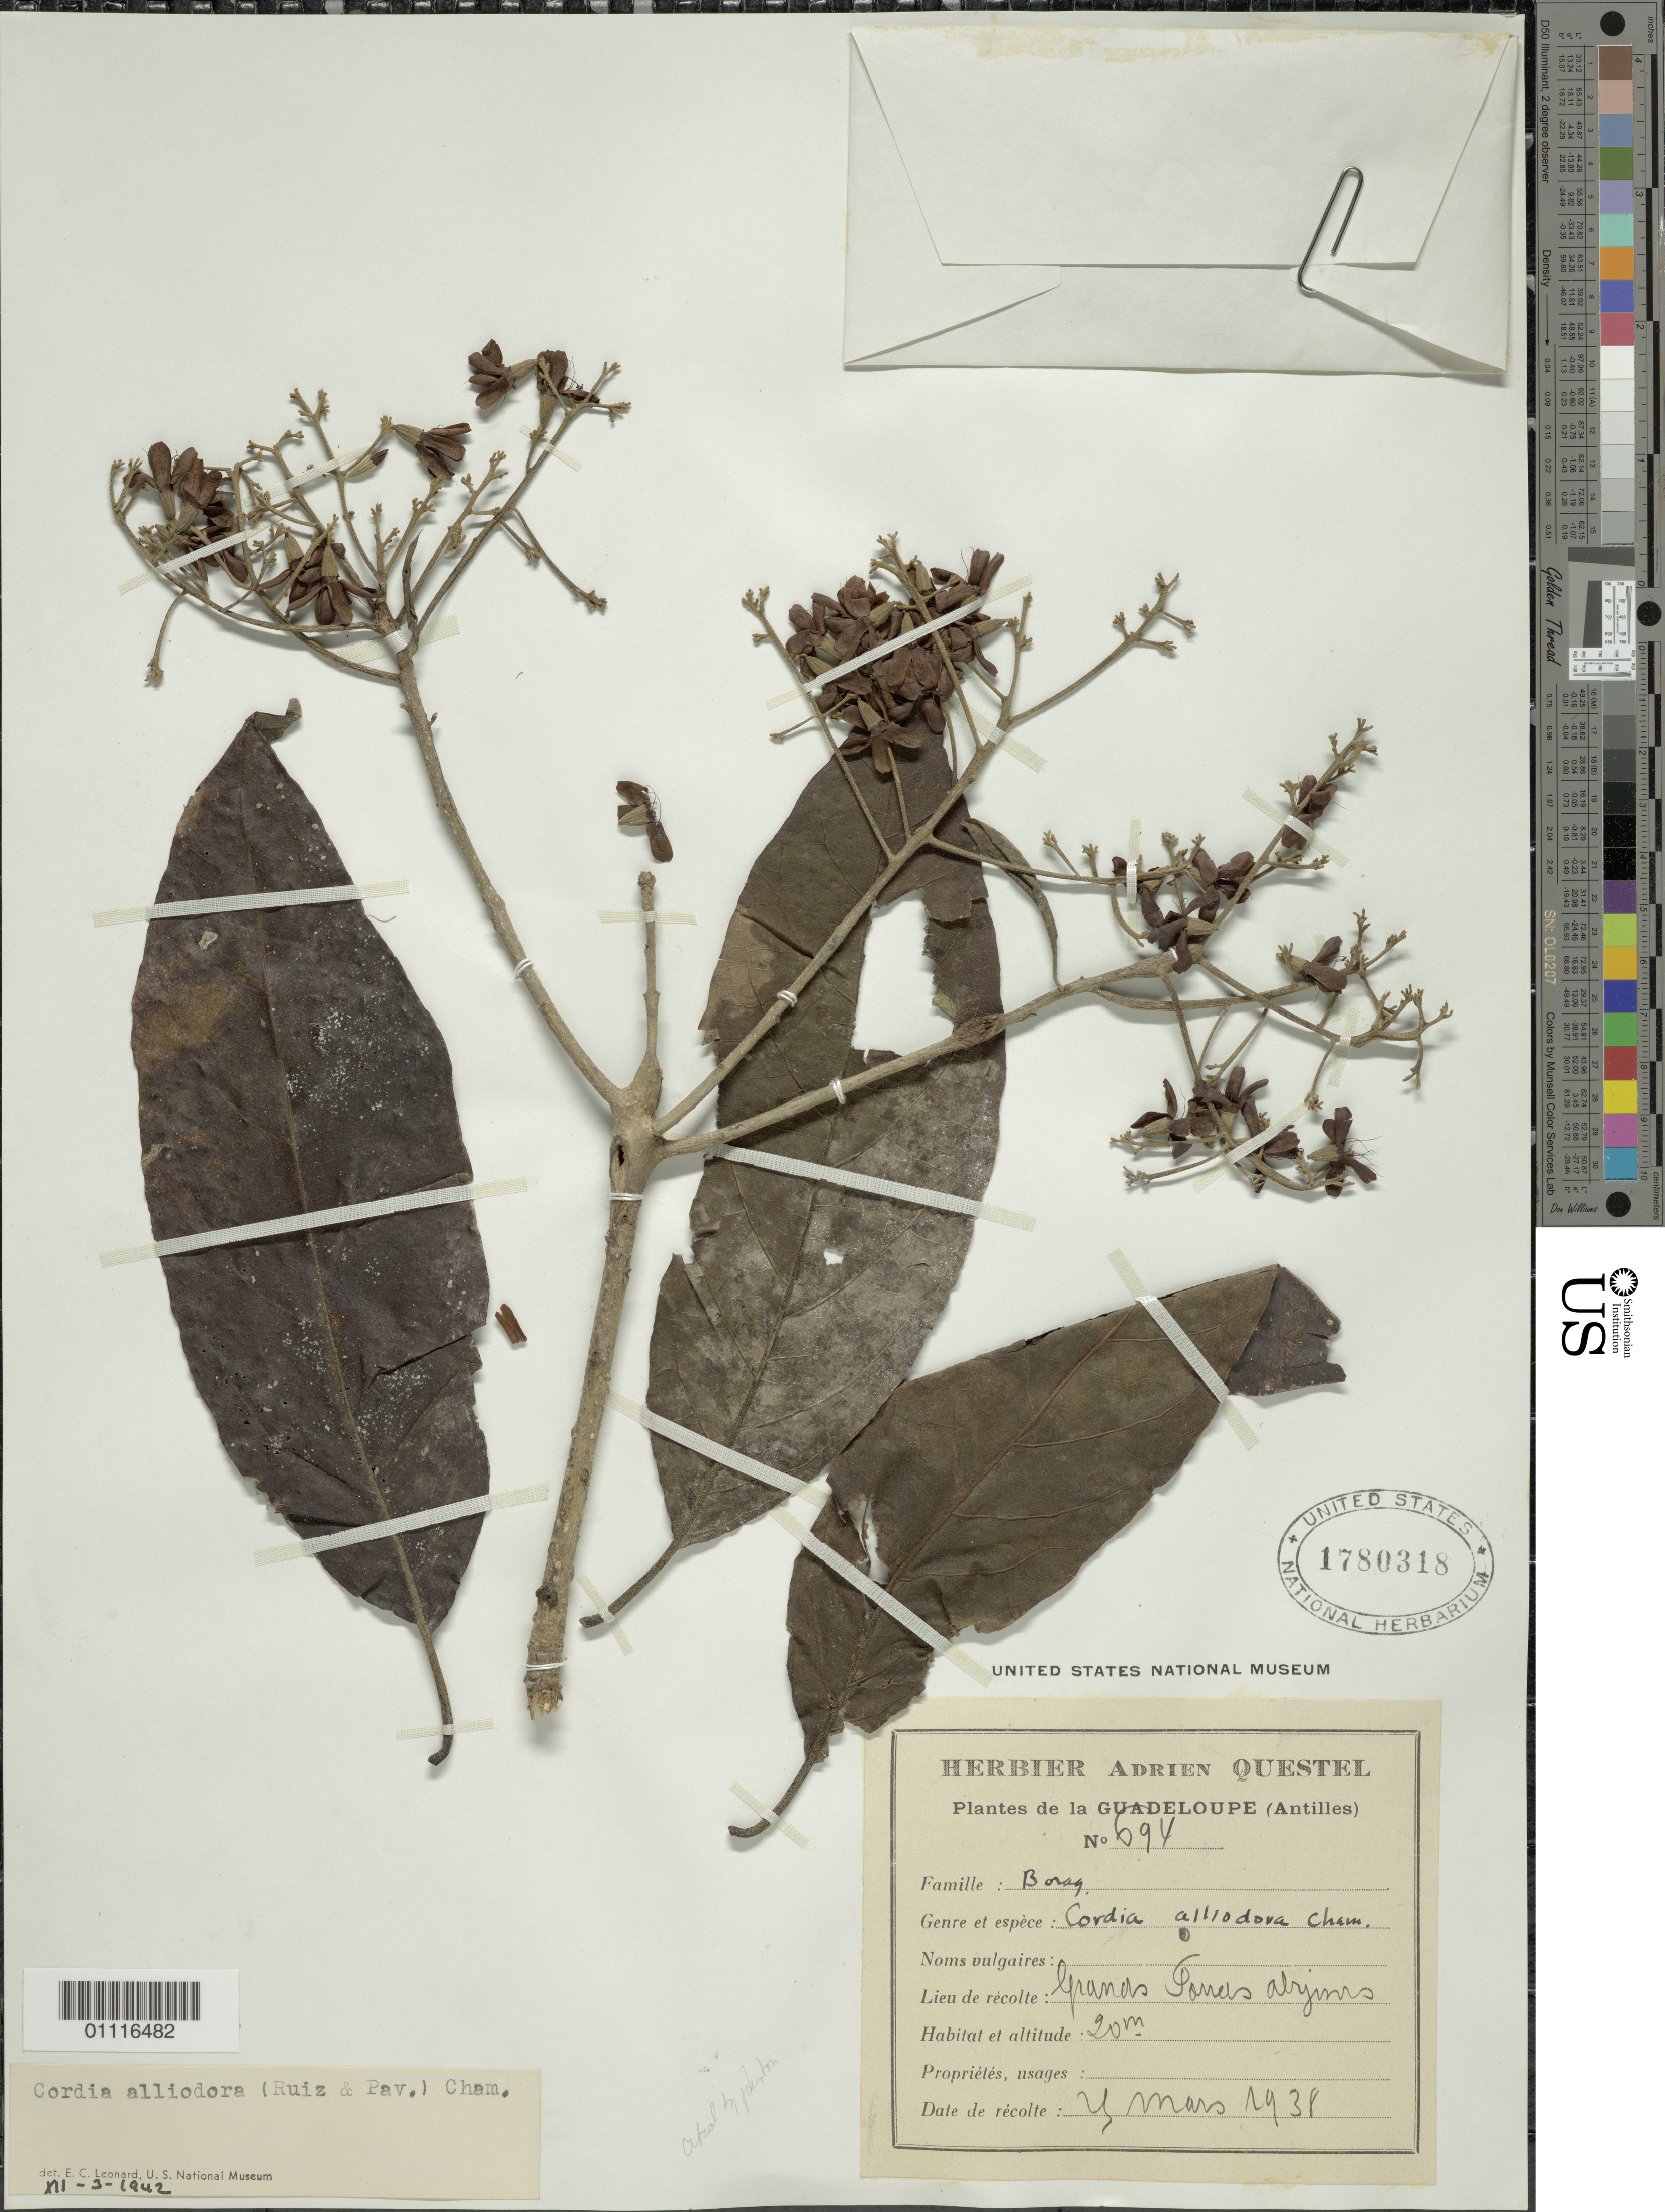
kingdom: Plantae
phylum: Tracheophyta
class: Magnoliopsida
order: Boraginales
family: Cordiaceae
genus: Cordia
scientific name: Cordia alliodora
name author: (Ruiz & Pav.) Oken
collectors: A. Questel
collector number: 694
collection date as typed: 04 Mar 1938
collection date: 1938-03-04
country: Guadeloupe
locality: Grands Panels abymes.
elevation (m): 20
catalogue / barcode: US 1780318